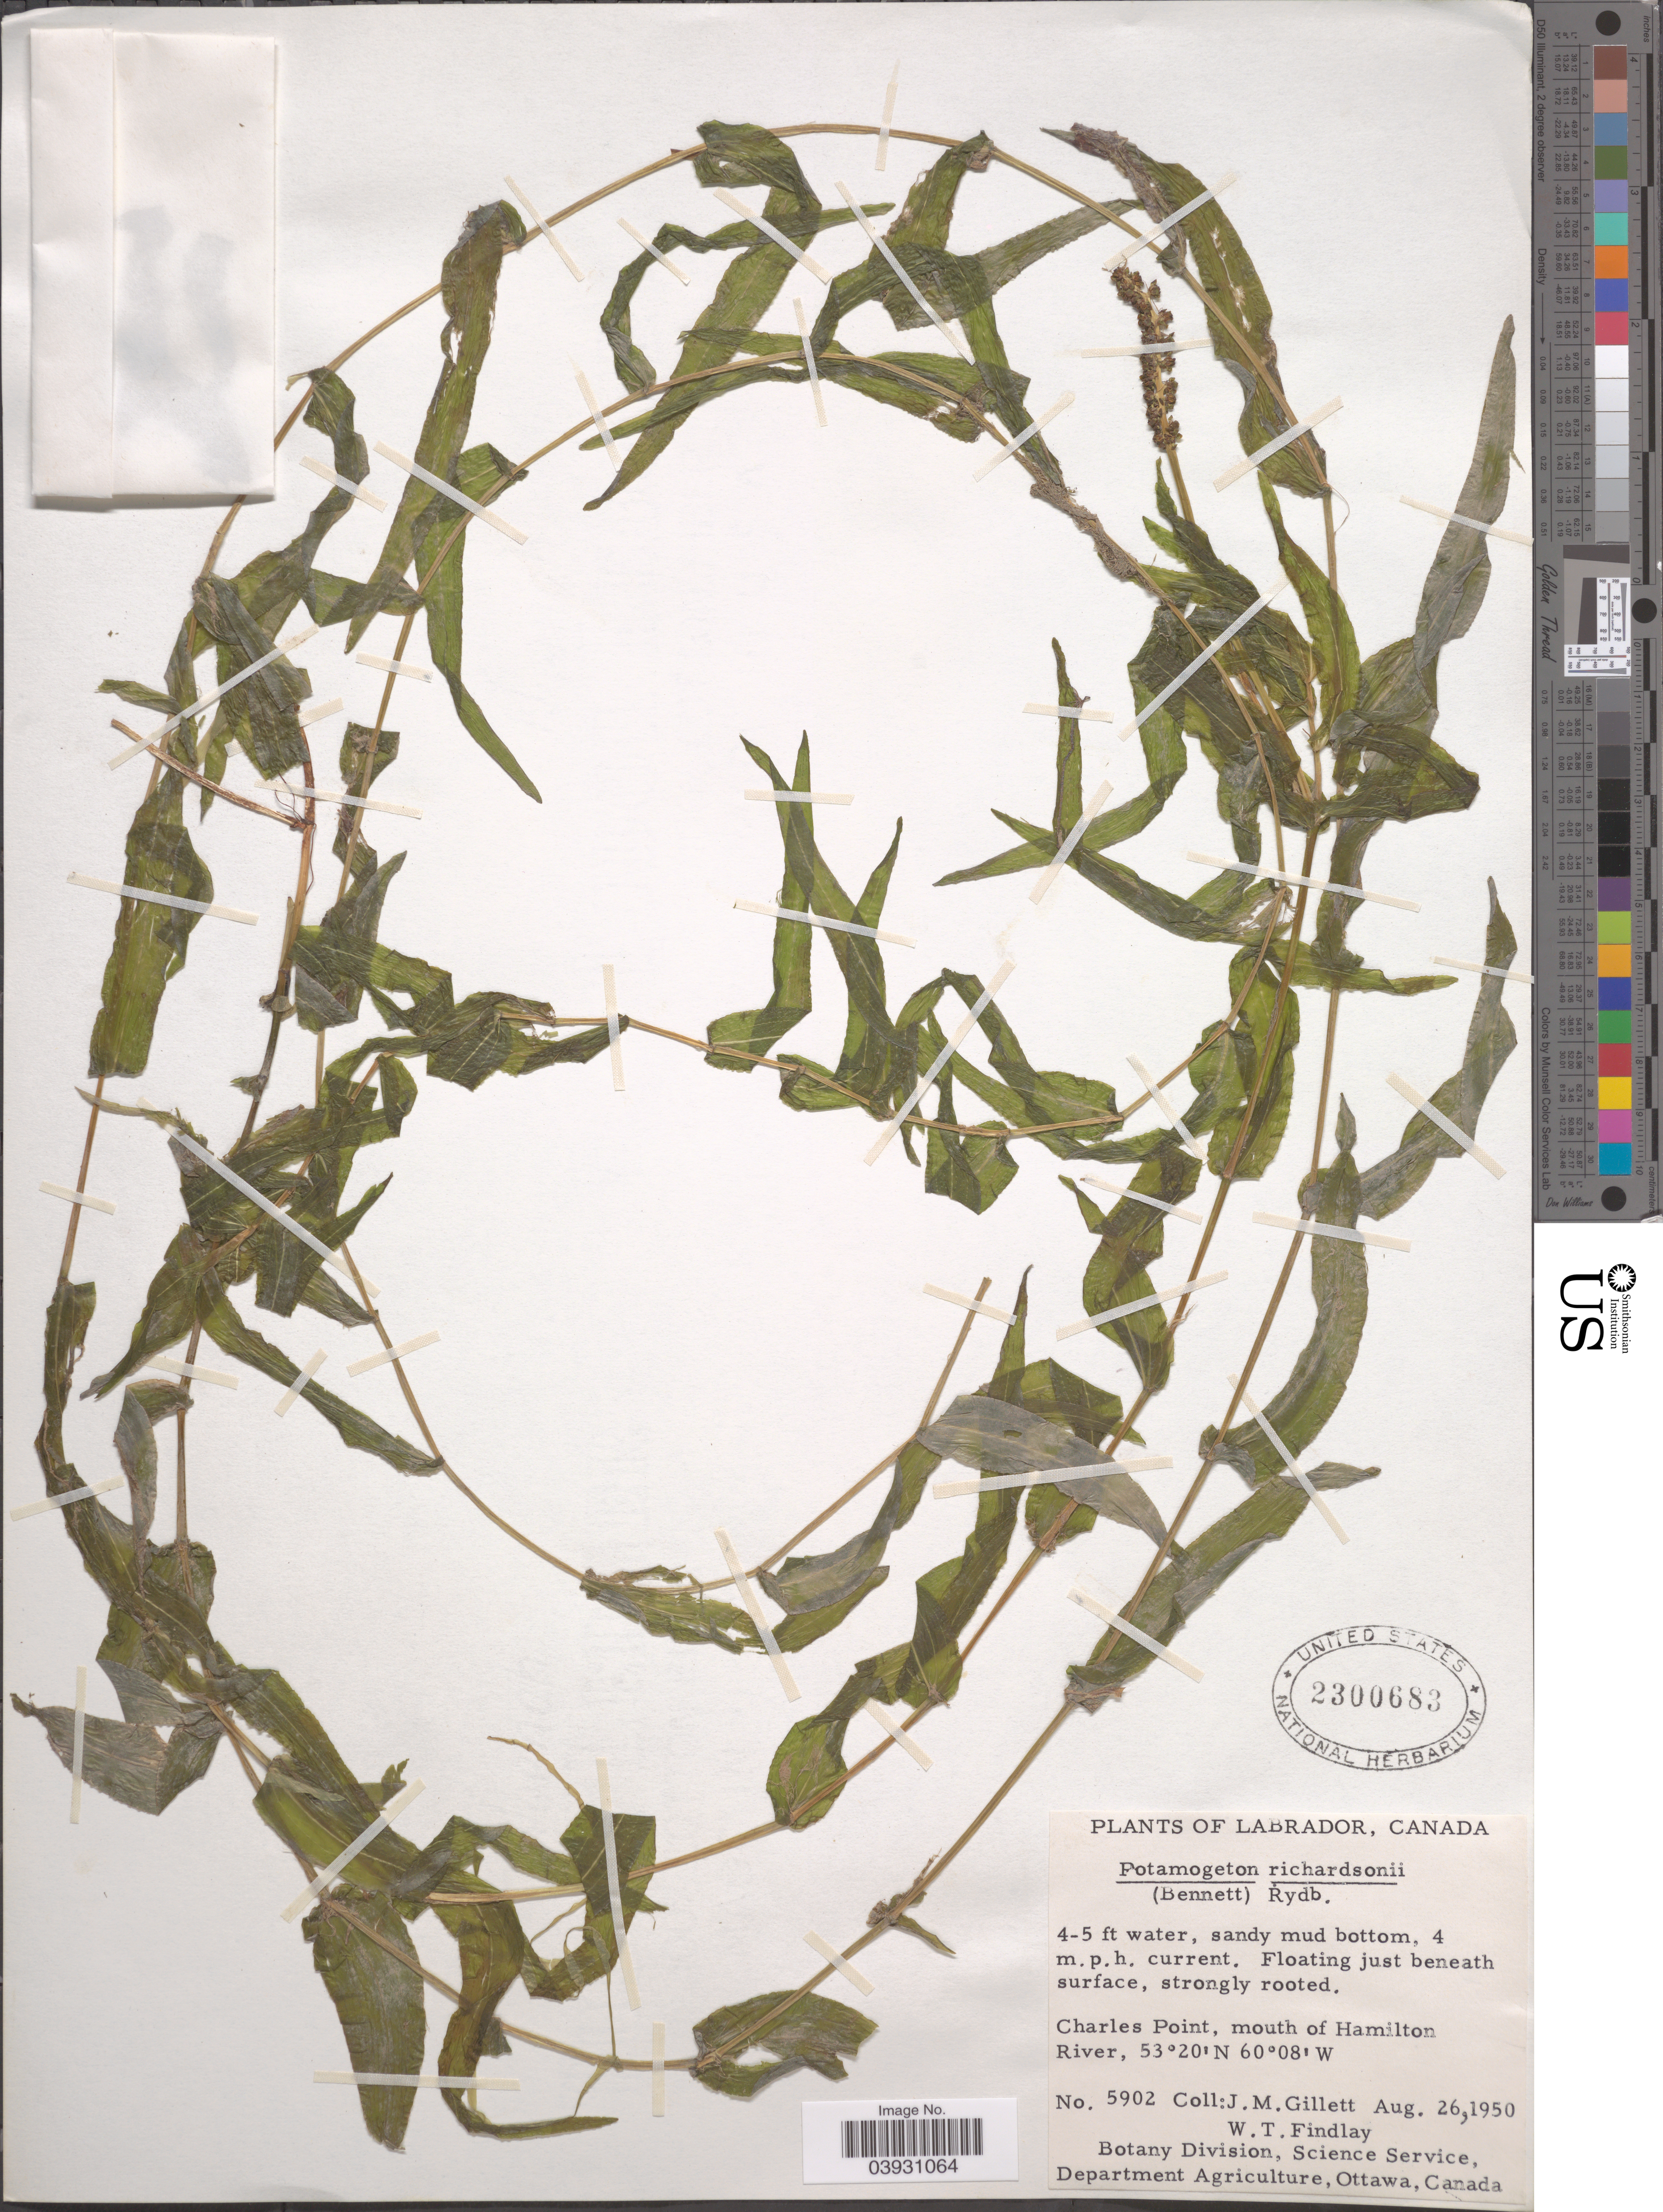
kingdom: Plantae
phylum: Tracheophyta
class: Liliopsida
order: Alismatales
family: Potamogetonaceae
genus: Potamogeton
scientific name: Potamogeton richardsonii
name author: (A.W. Benn.) Rydb.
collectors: J. M. Gillett & W. Findlay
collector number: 5902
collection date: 1950-08-26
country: Canada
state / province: Newfoundland and Labrador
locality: Labrador. Charles Point, mouth of Hamilton River.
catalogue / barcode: US 2300683